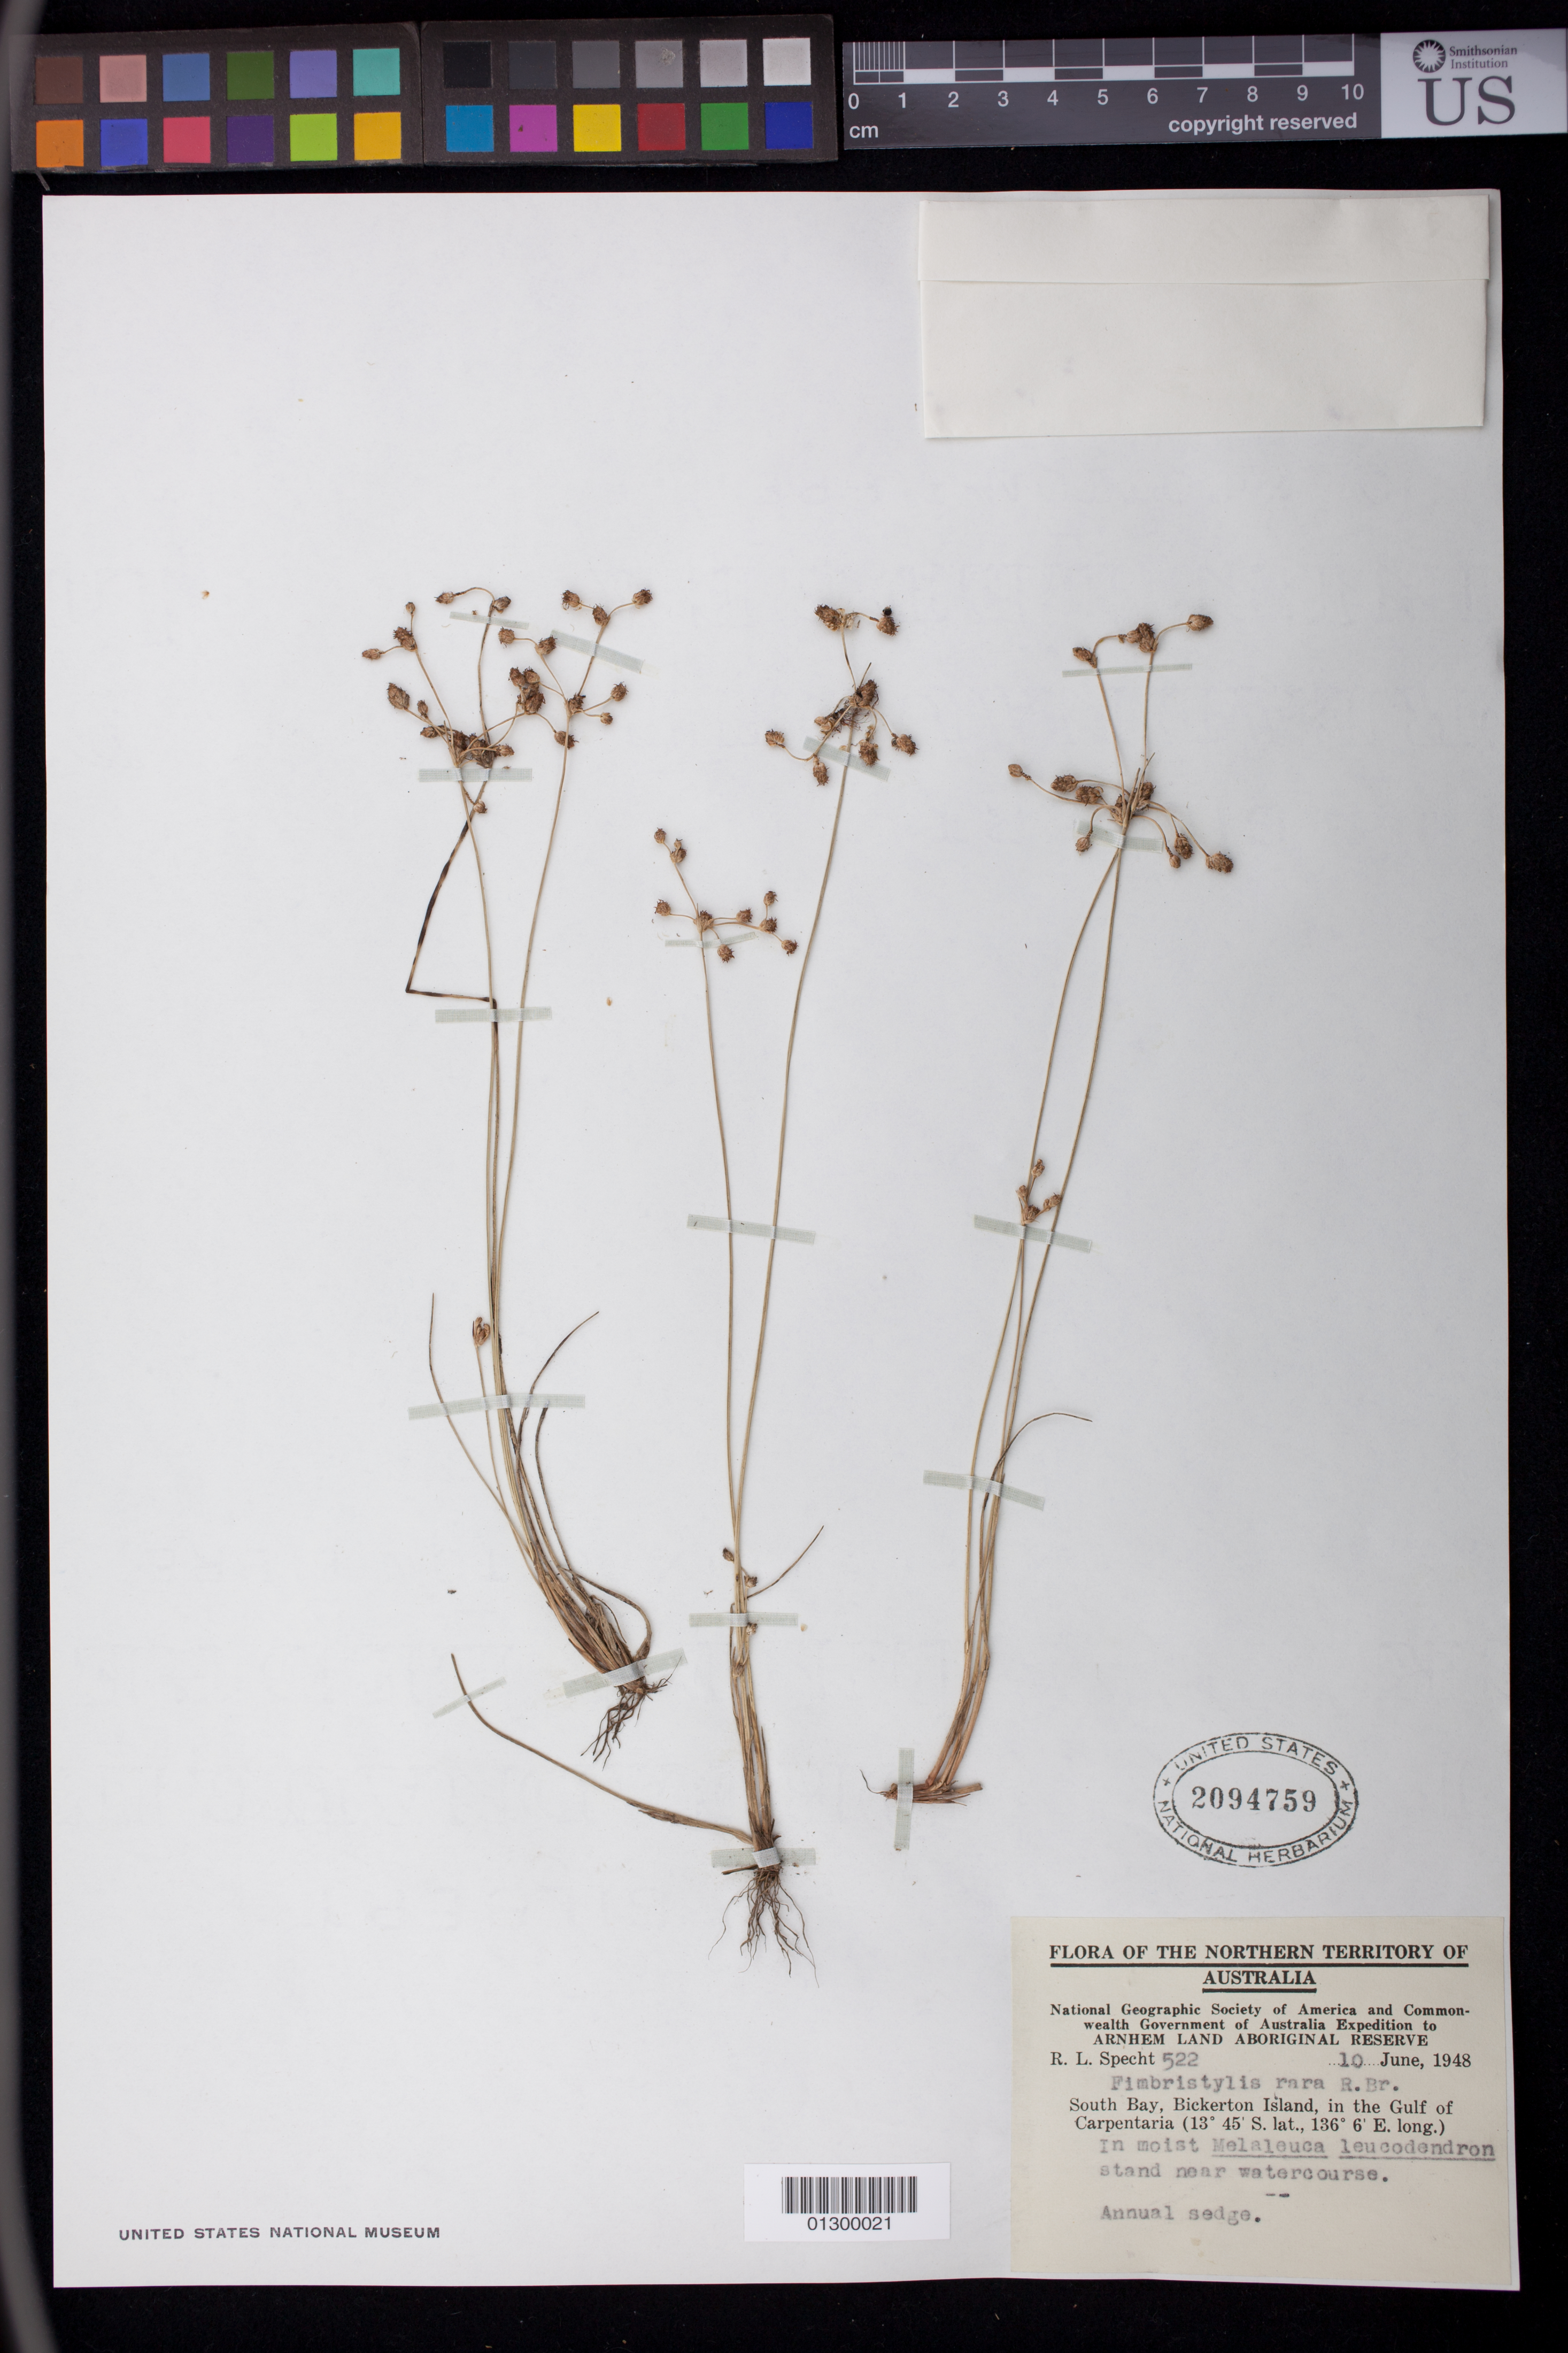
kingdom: Plantae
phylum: Tracheophyta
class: Liliopsida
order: Poales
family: Cyperaceae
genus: Fimbristylis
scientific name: Fimbristylis rara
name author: R. Br.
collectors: R. L. Specht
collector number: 522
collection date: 1948-06-10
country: Australia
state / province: Northern Territory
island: Bickerton Island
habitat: In moist Melaleuca leucodendron stand near watercourse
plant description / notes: Annual sedge.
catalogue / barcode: US 2094759